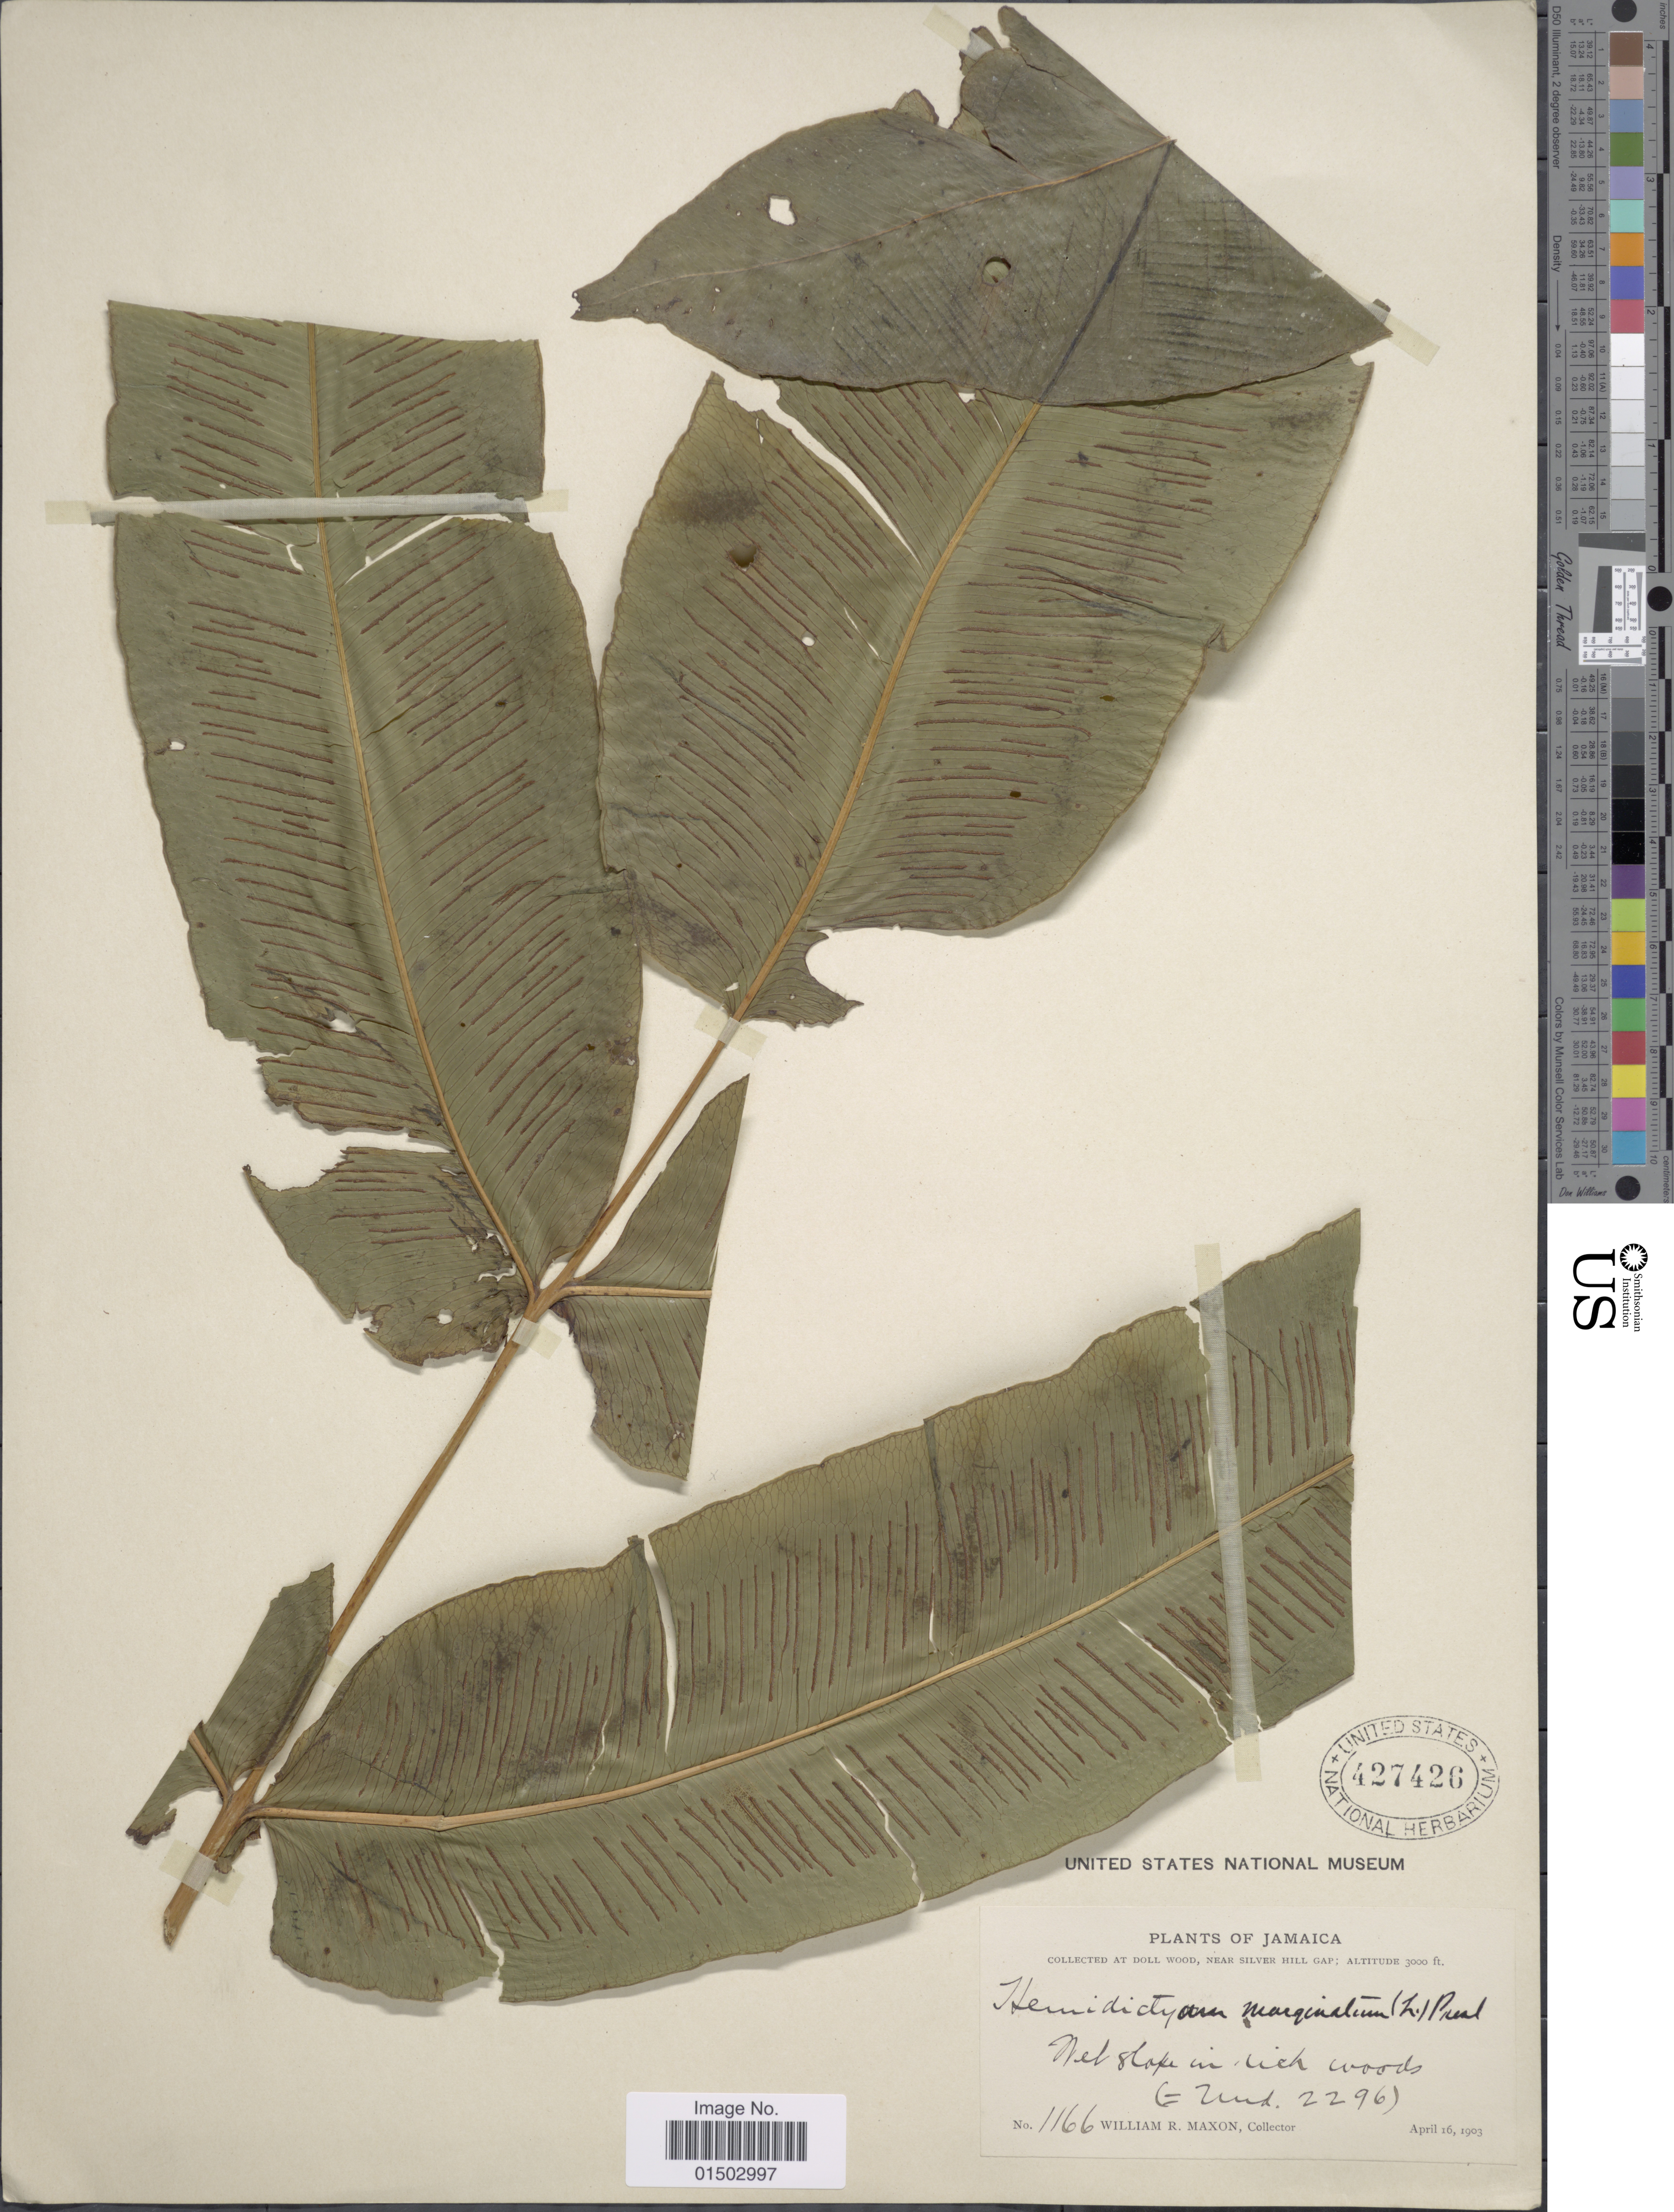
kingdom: Plantae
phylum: Tracheophyta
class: Polypodiopsida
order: Polypodiales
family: Hemidictyaceae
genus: Hemidictyum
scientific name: Hemidictyum marginatum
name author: (L.) C. Presl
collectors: W. R. Maxon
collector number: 1166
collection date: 1903-04-16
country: Jamaica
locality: Doll wood, near Silver Hill Gap.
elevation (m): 914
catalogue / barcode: US 427426